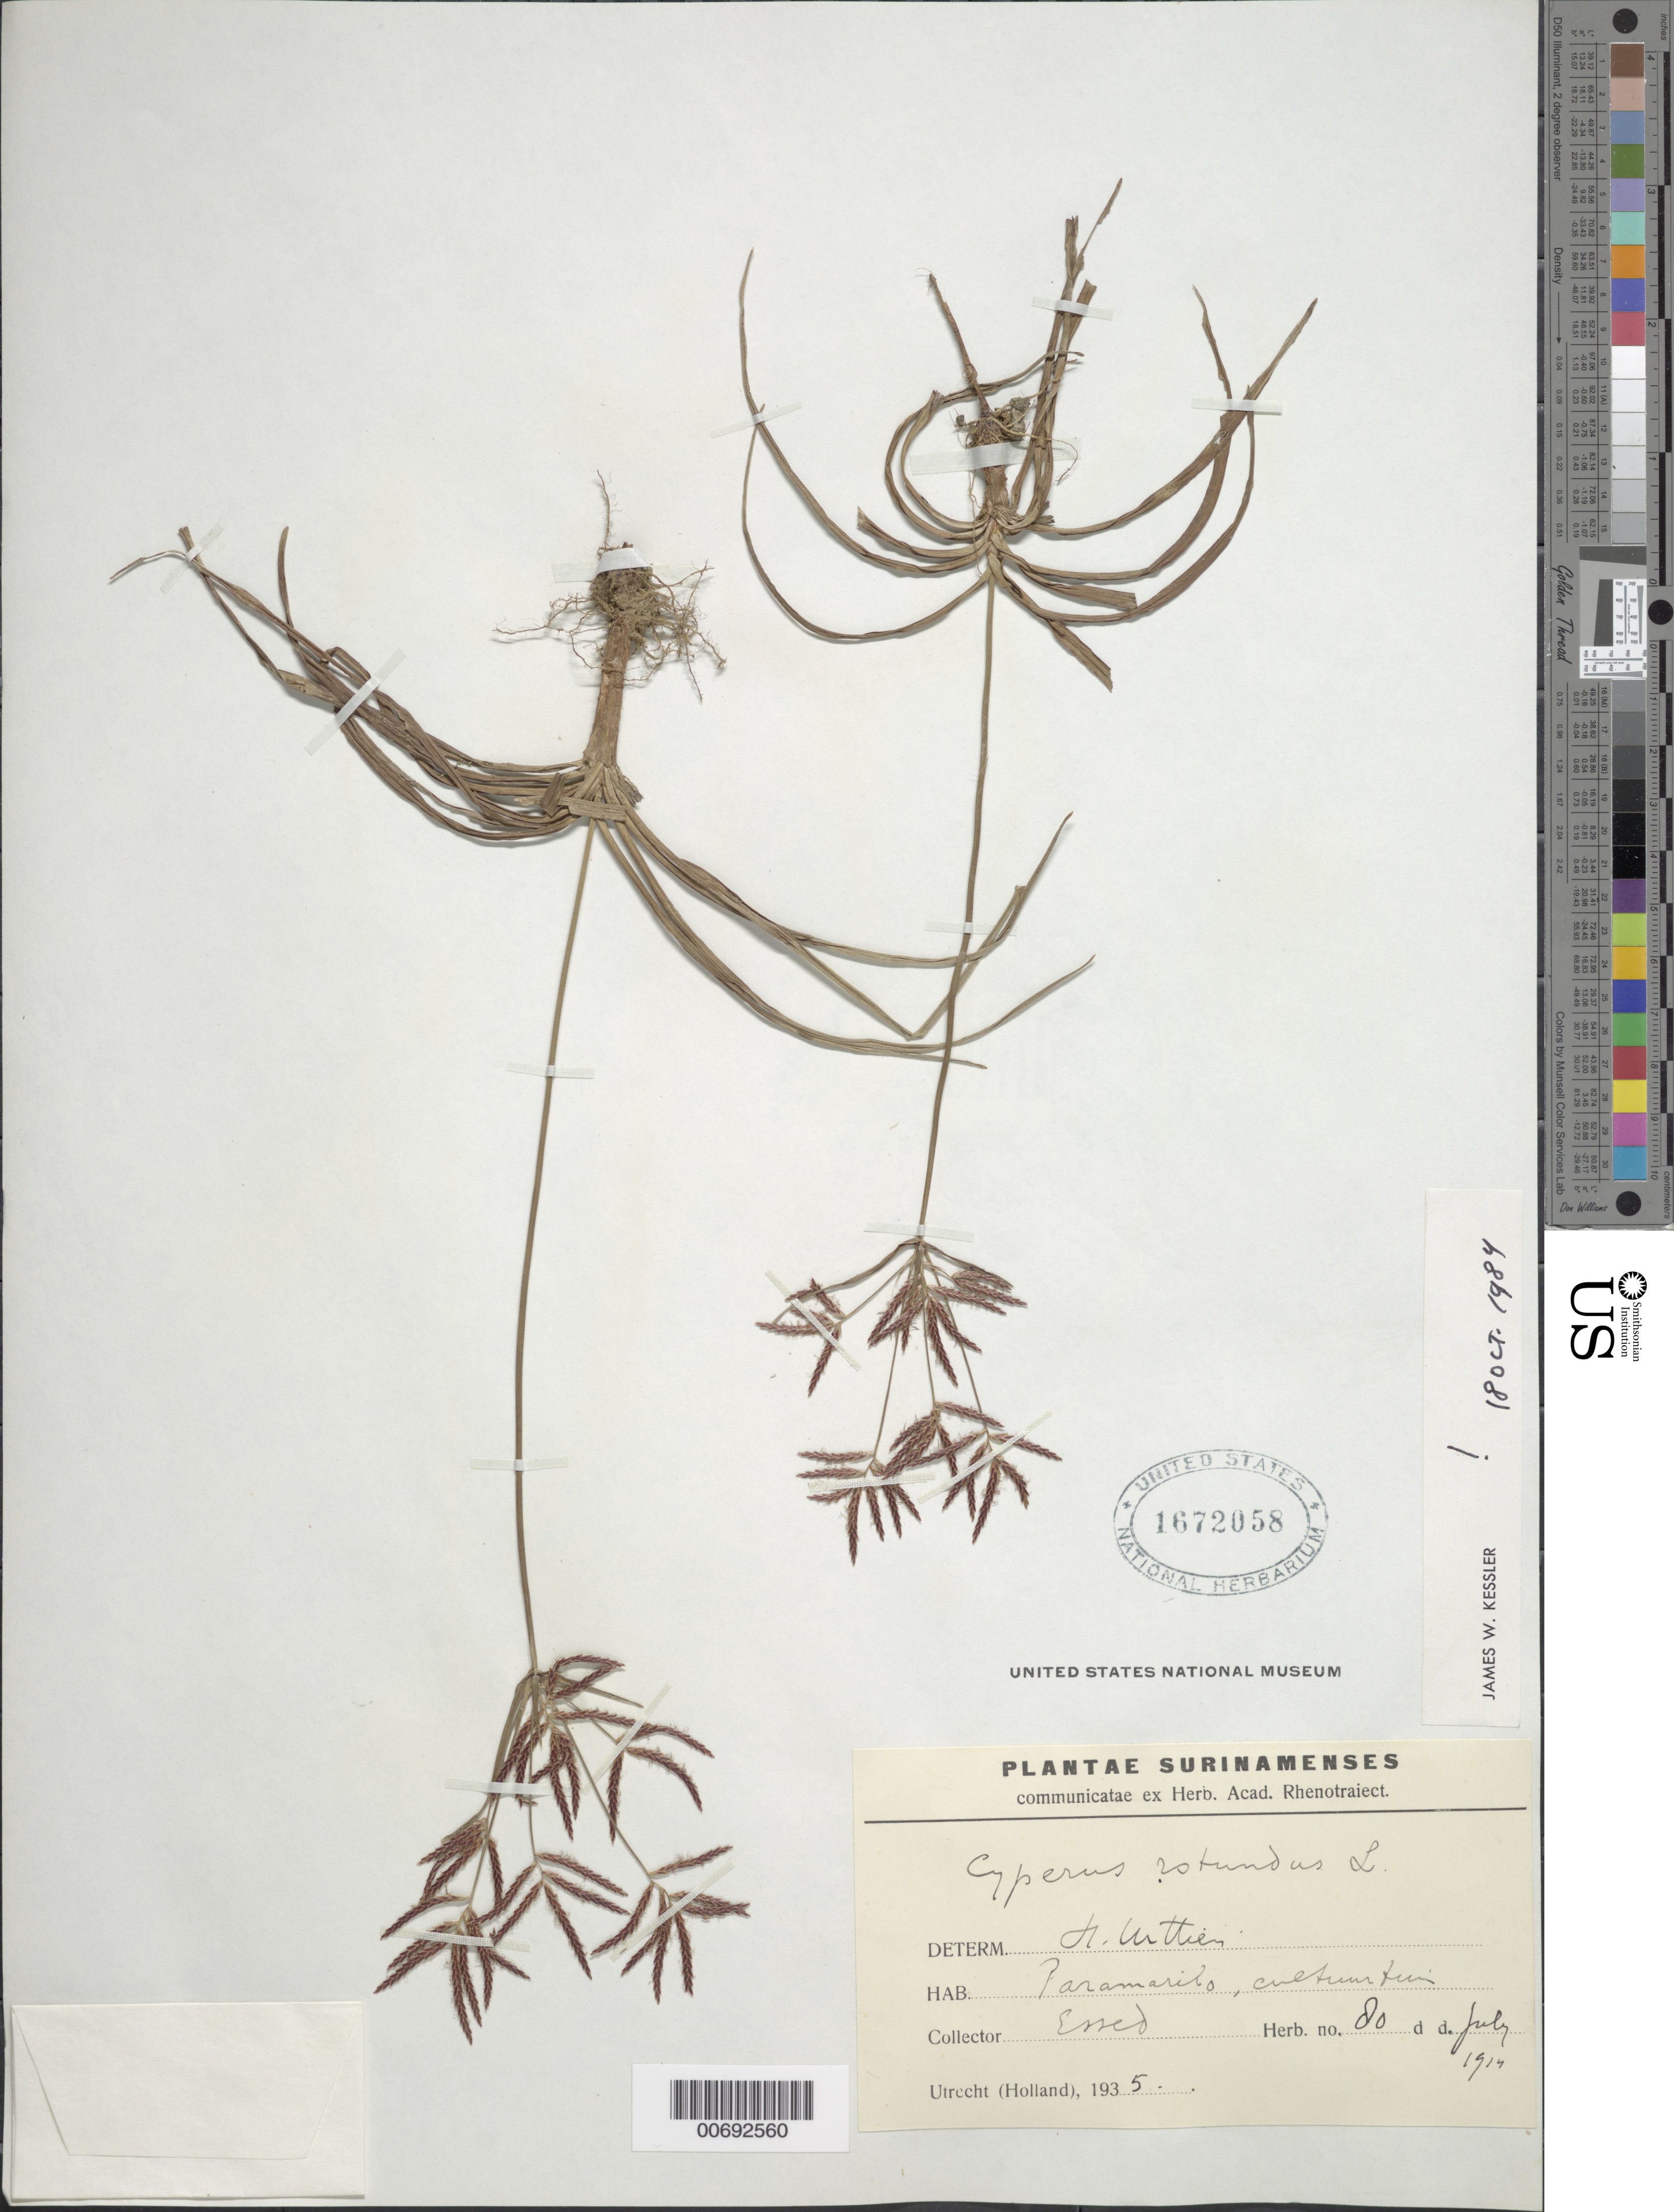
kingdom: Plantae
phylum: Tracheophyta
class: Liliopsida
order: Poales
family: Cyperaceae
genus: Cyperus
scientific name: Cyperus rotundus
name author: L.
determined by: Uittien, H.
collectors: E. Essed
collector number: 80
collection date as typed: Jul-14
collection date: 1914-07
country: Suriname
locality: Paramaribo, Cultuurtuin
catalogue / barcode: US 1672058